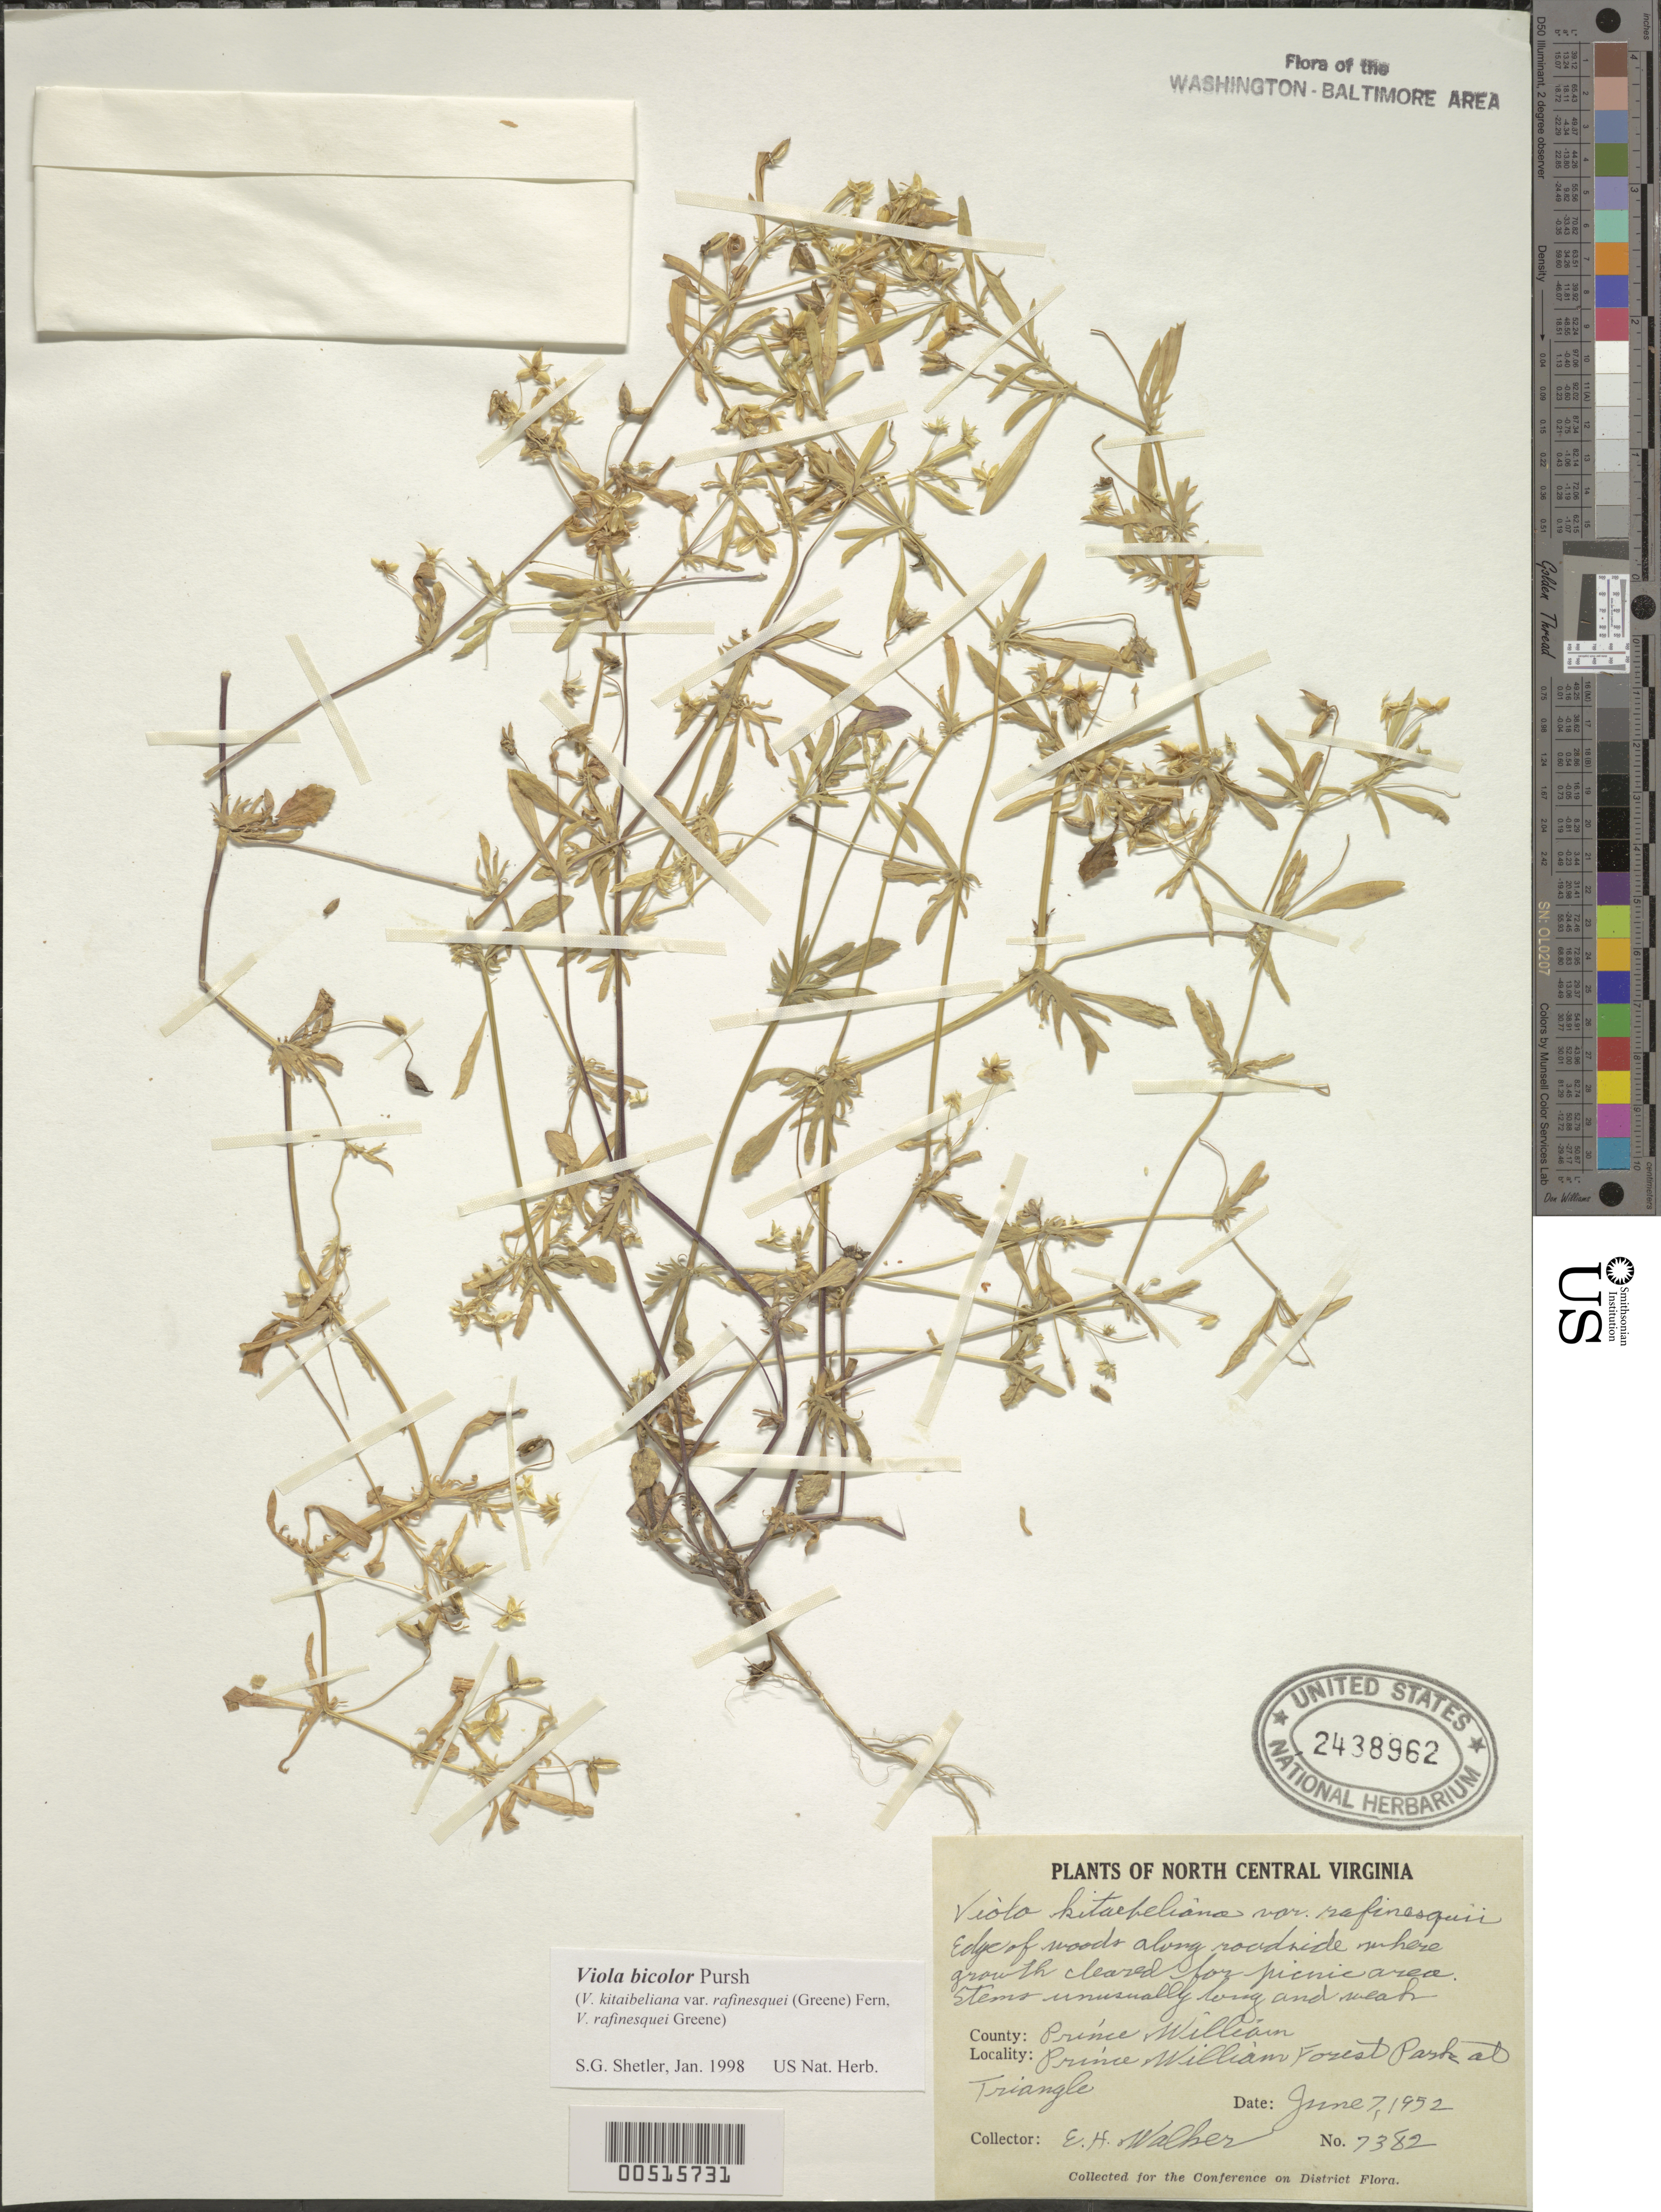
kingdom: Plantae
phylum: Tracheophyta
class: Magnoliopsida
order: Malpighiales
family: Violaceae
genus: Viola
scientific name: Viola bicolor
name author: Pursh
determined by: Shetler, Stanwyn G., (US), NMNH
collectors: E. H. Walker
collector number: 7382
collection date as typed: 07 Jun 1952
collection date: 1952-06-07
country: United States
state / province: Virginia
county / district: Prince William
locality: Prince William Forest Park at Triangle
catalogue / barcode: US 2438962